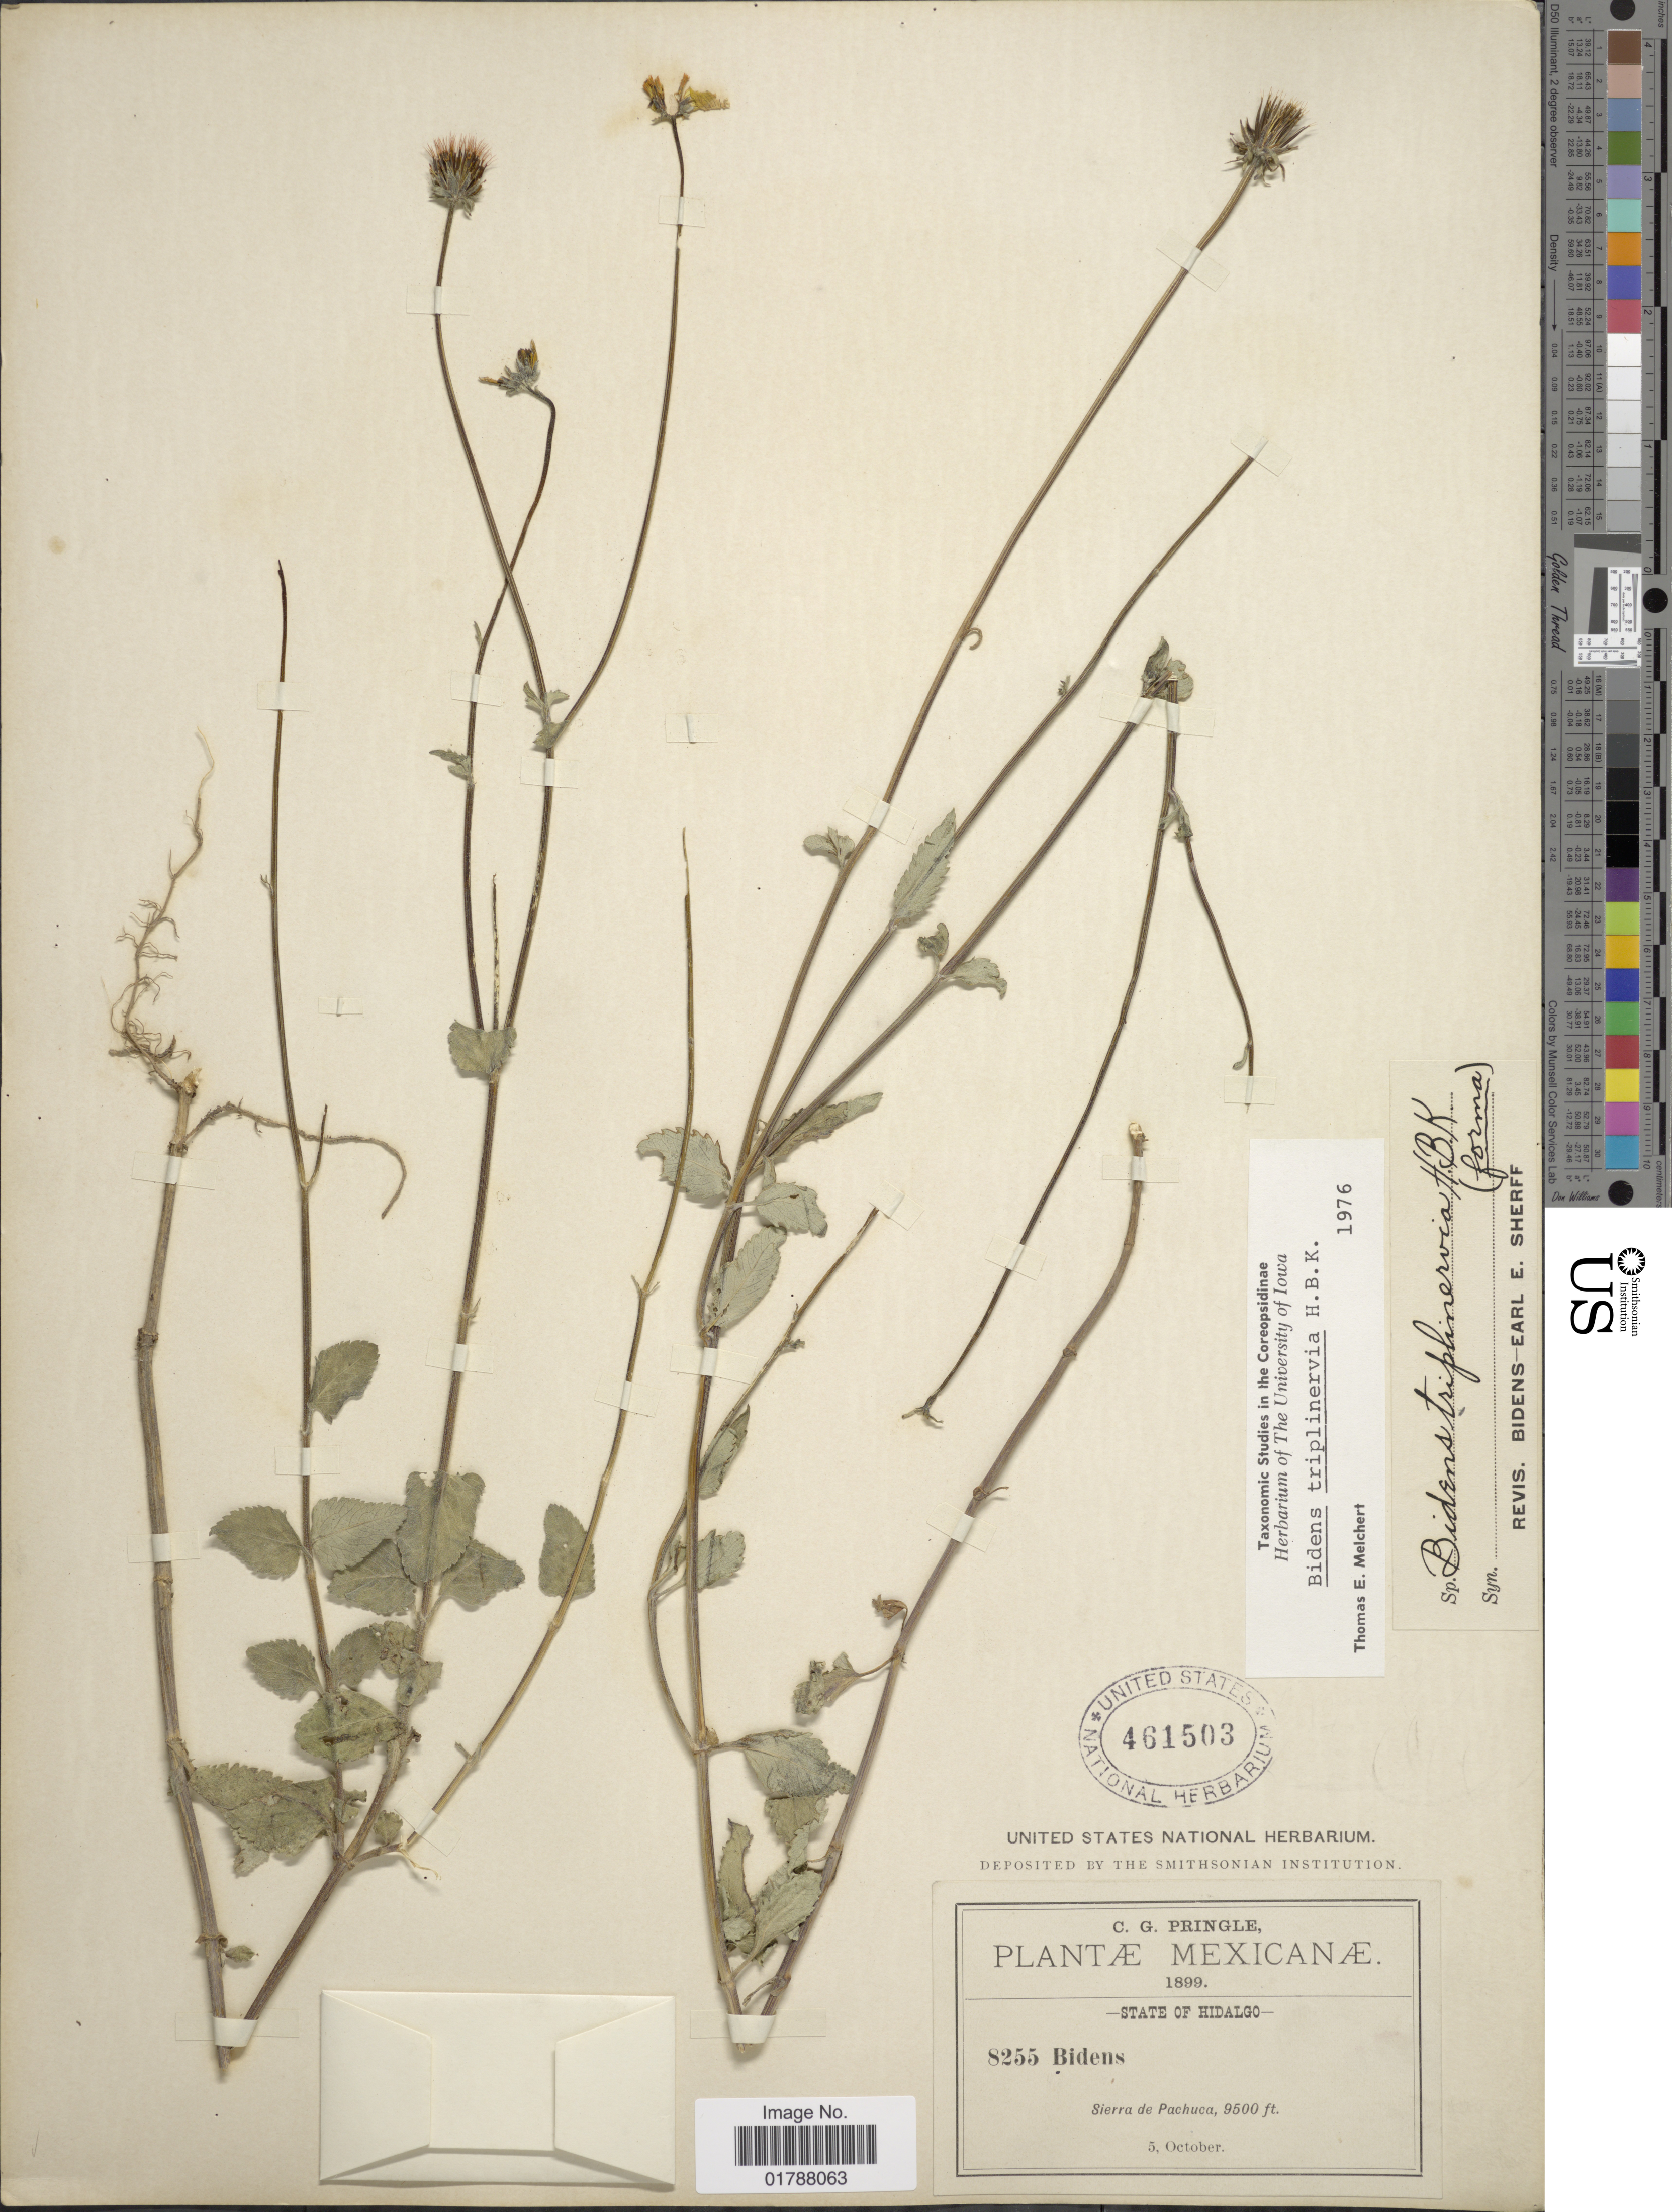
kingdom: Plantae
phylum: Tracheophyta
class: Magnoliopsida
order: Asterales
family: Asteraceae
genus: Bidens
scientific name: Bidens triplinervia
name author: Kunth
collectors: C. G. Pringle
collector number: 8255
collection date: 1899-10-05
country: Mexico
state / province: Hidalgo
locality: State of Hidalgo, Sierra de Pachuca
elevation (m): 2896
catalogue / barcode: US 461503